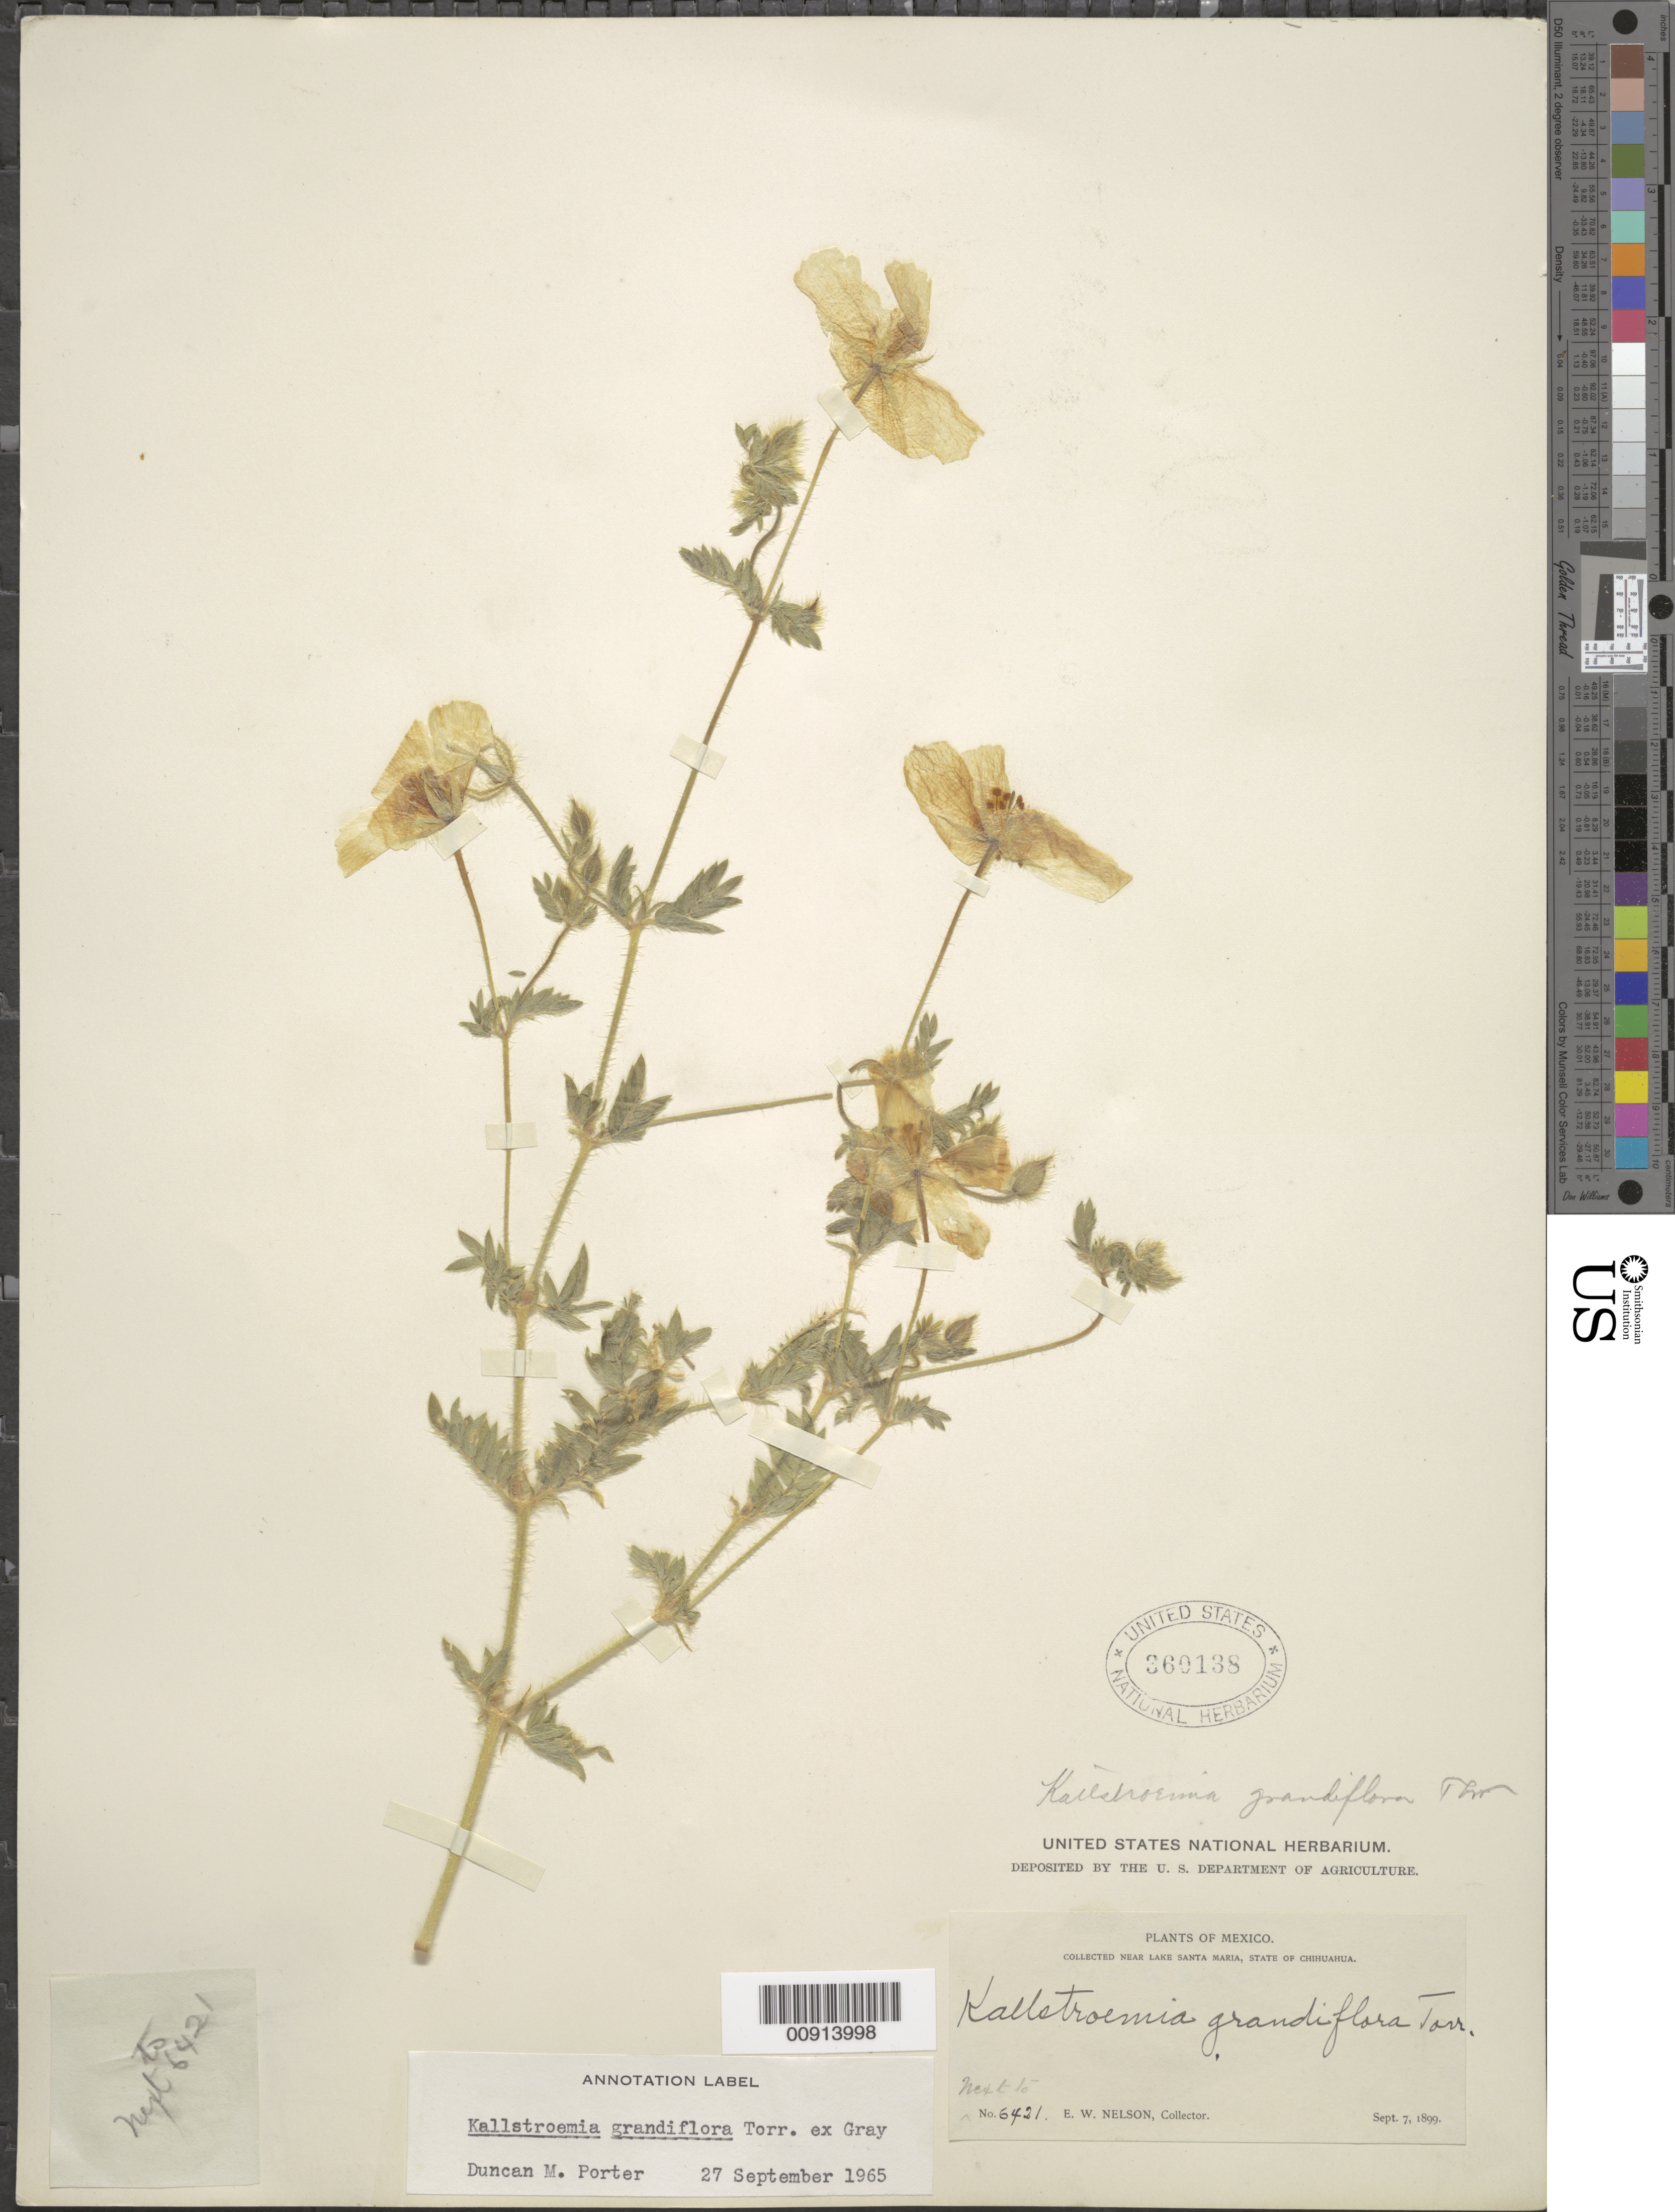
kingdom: Plantae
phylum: Tracheophyta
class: Magnoliopsida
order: Zygophyllales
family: Zygophyllaceae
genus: Kallstroemia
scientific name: Kallstroemia grandiflora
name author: Torr. ex A. Gray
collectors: E. W. Nelson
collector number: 6421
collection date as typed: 07 Sep 1899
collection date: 1899-09-07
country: Mexico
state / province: Chihuahua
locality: Near Lake Santa Maria, State of Chihuahua.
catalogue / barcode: US 360138